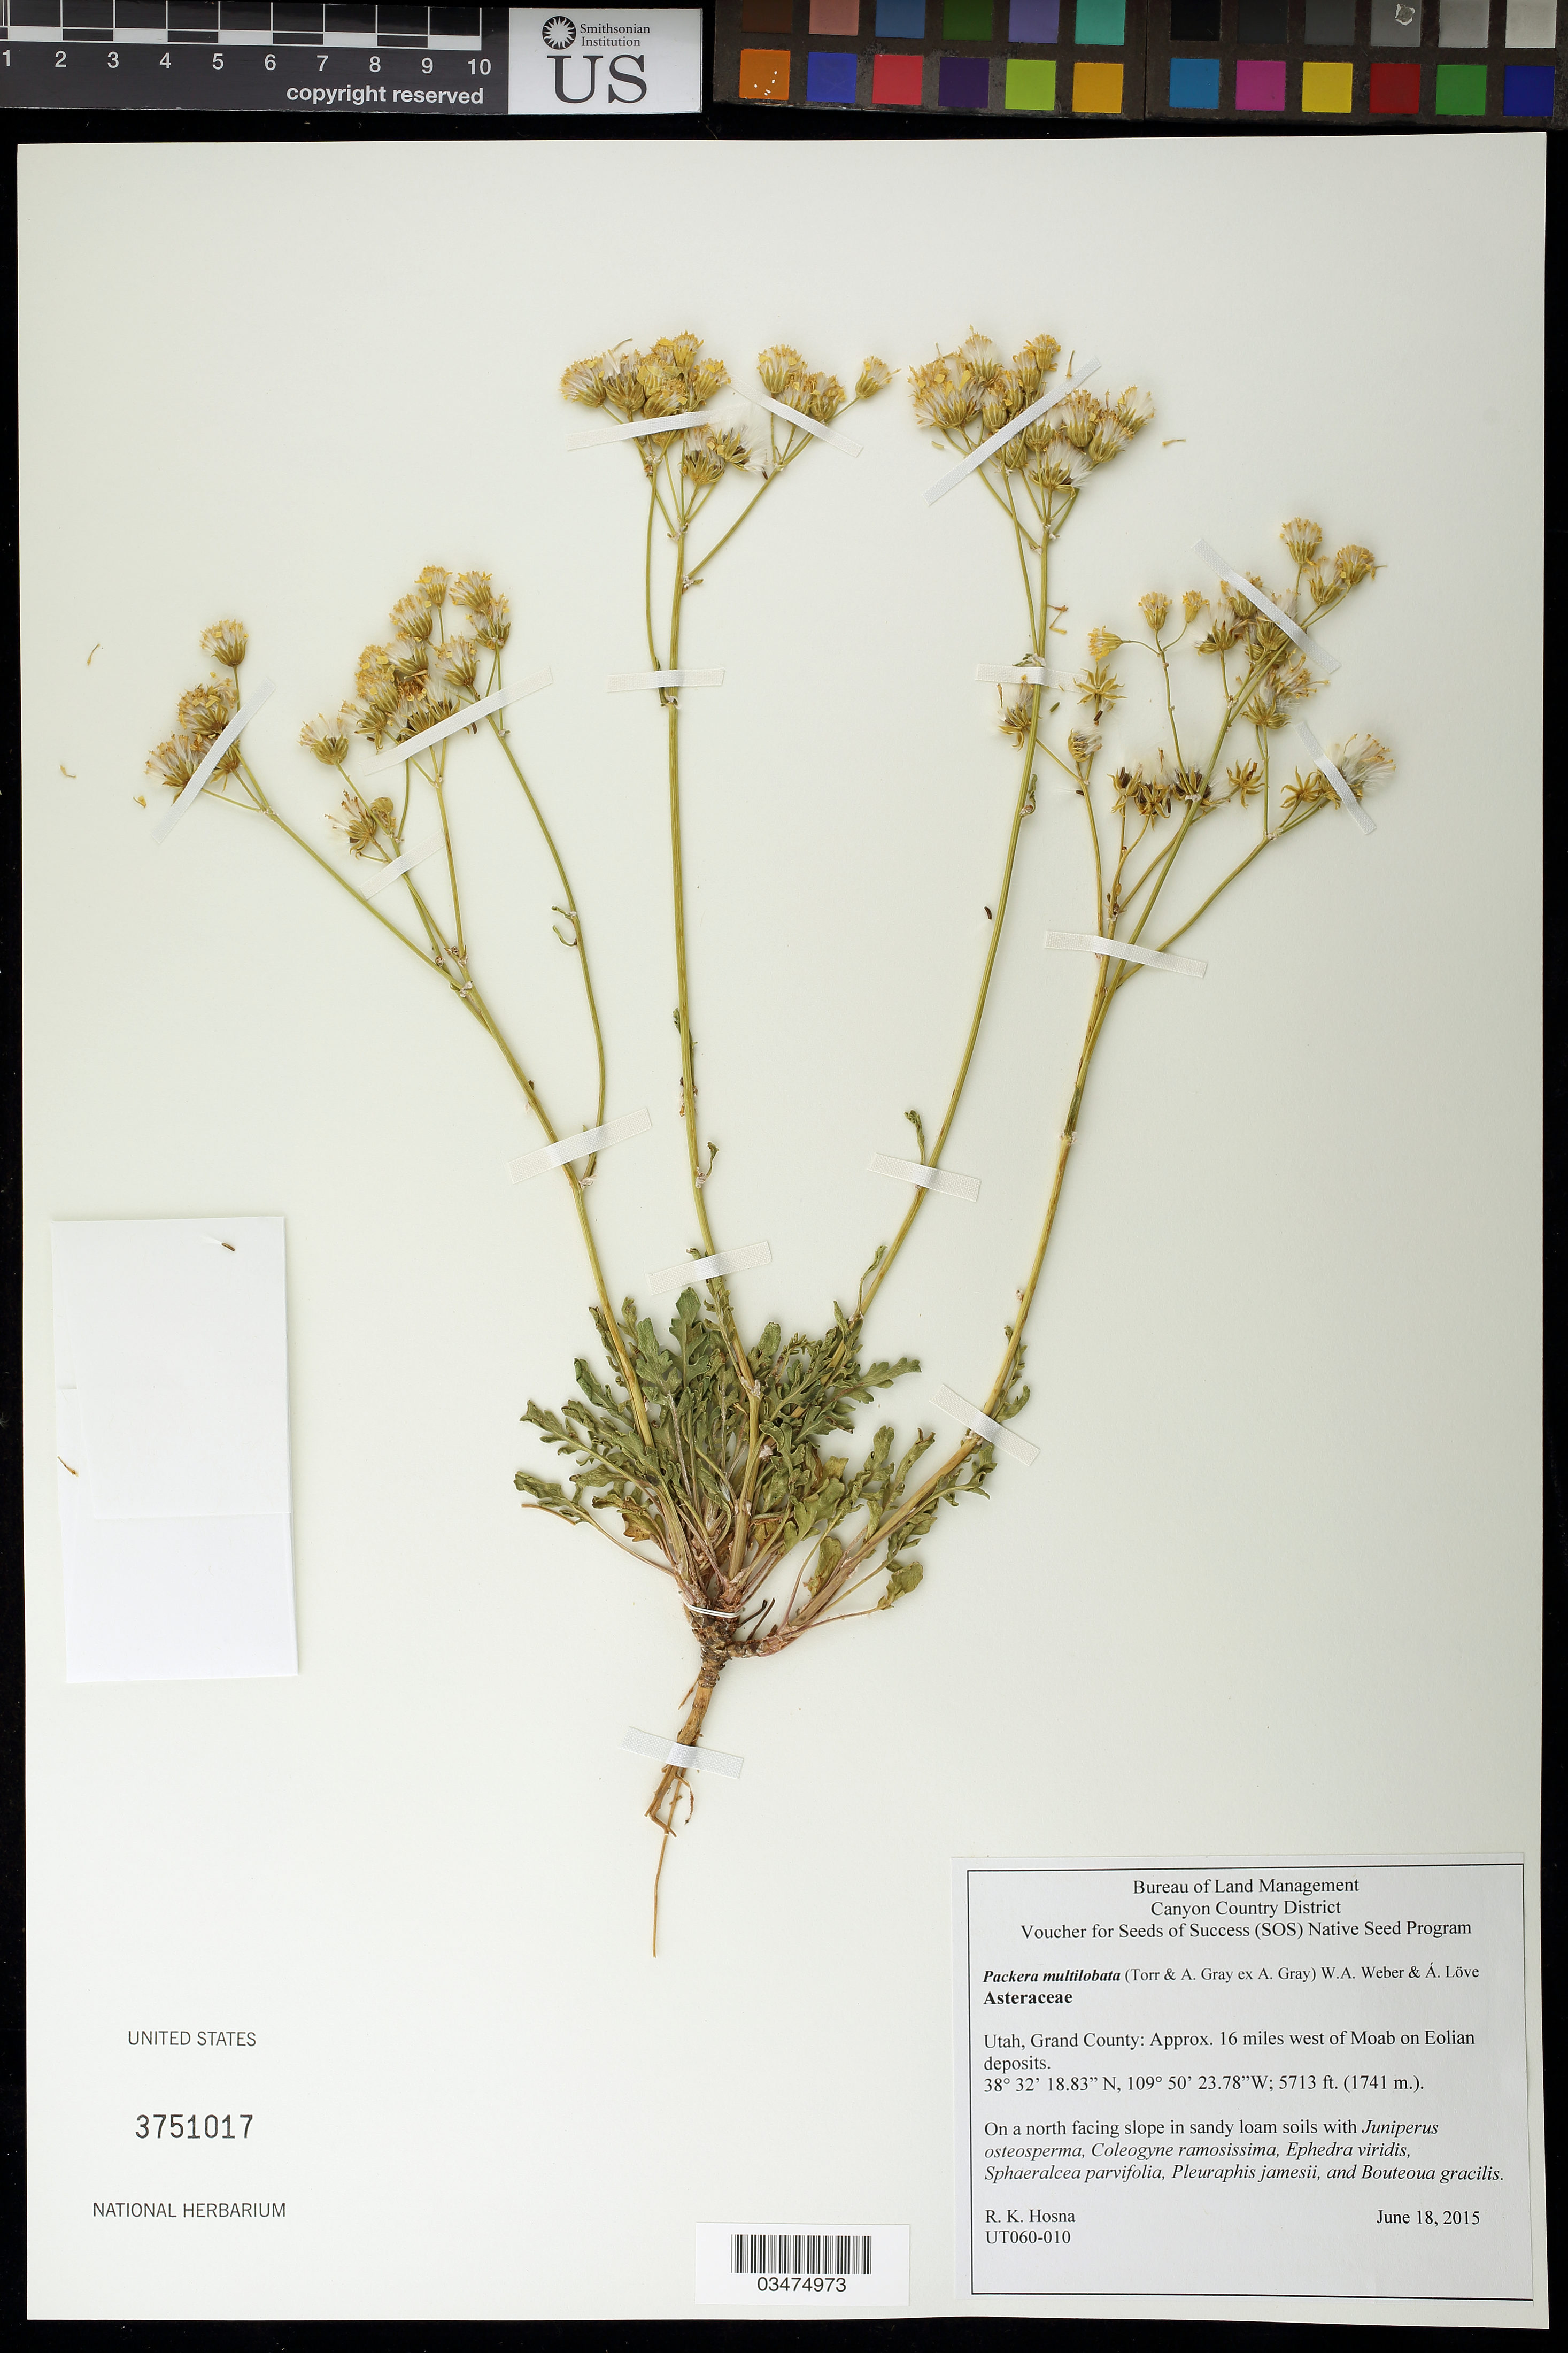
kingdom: Plantae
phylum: Tracheophyta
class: Magnoliopsida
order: Asterales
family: Asteraceae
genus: Packera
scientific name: Packera multilobata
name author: (Torr. & A. Gray) W.A. Weber & Á. Löve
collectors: R. Hosna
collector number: UT060-010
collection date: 2015-06-18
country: United States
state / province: Utah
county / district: Grand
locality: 16 mi. W of Moab on Eolian deposits.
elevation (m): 1741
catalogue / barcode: US 3751017